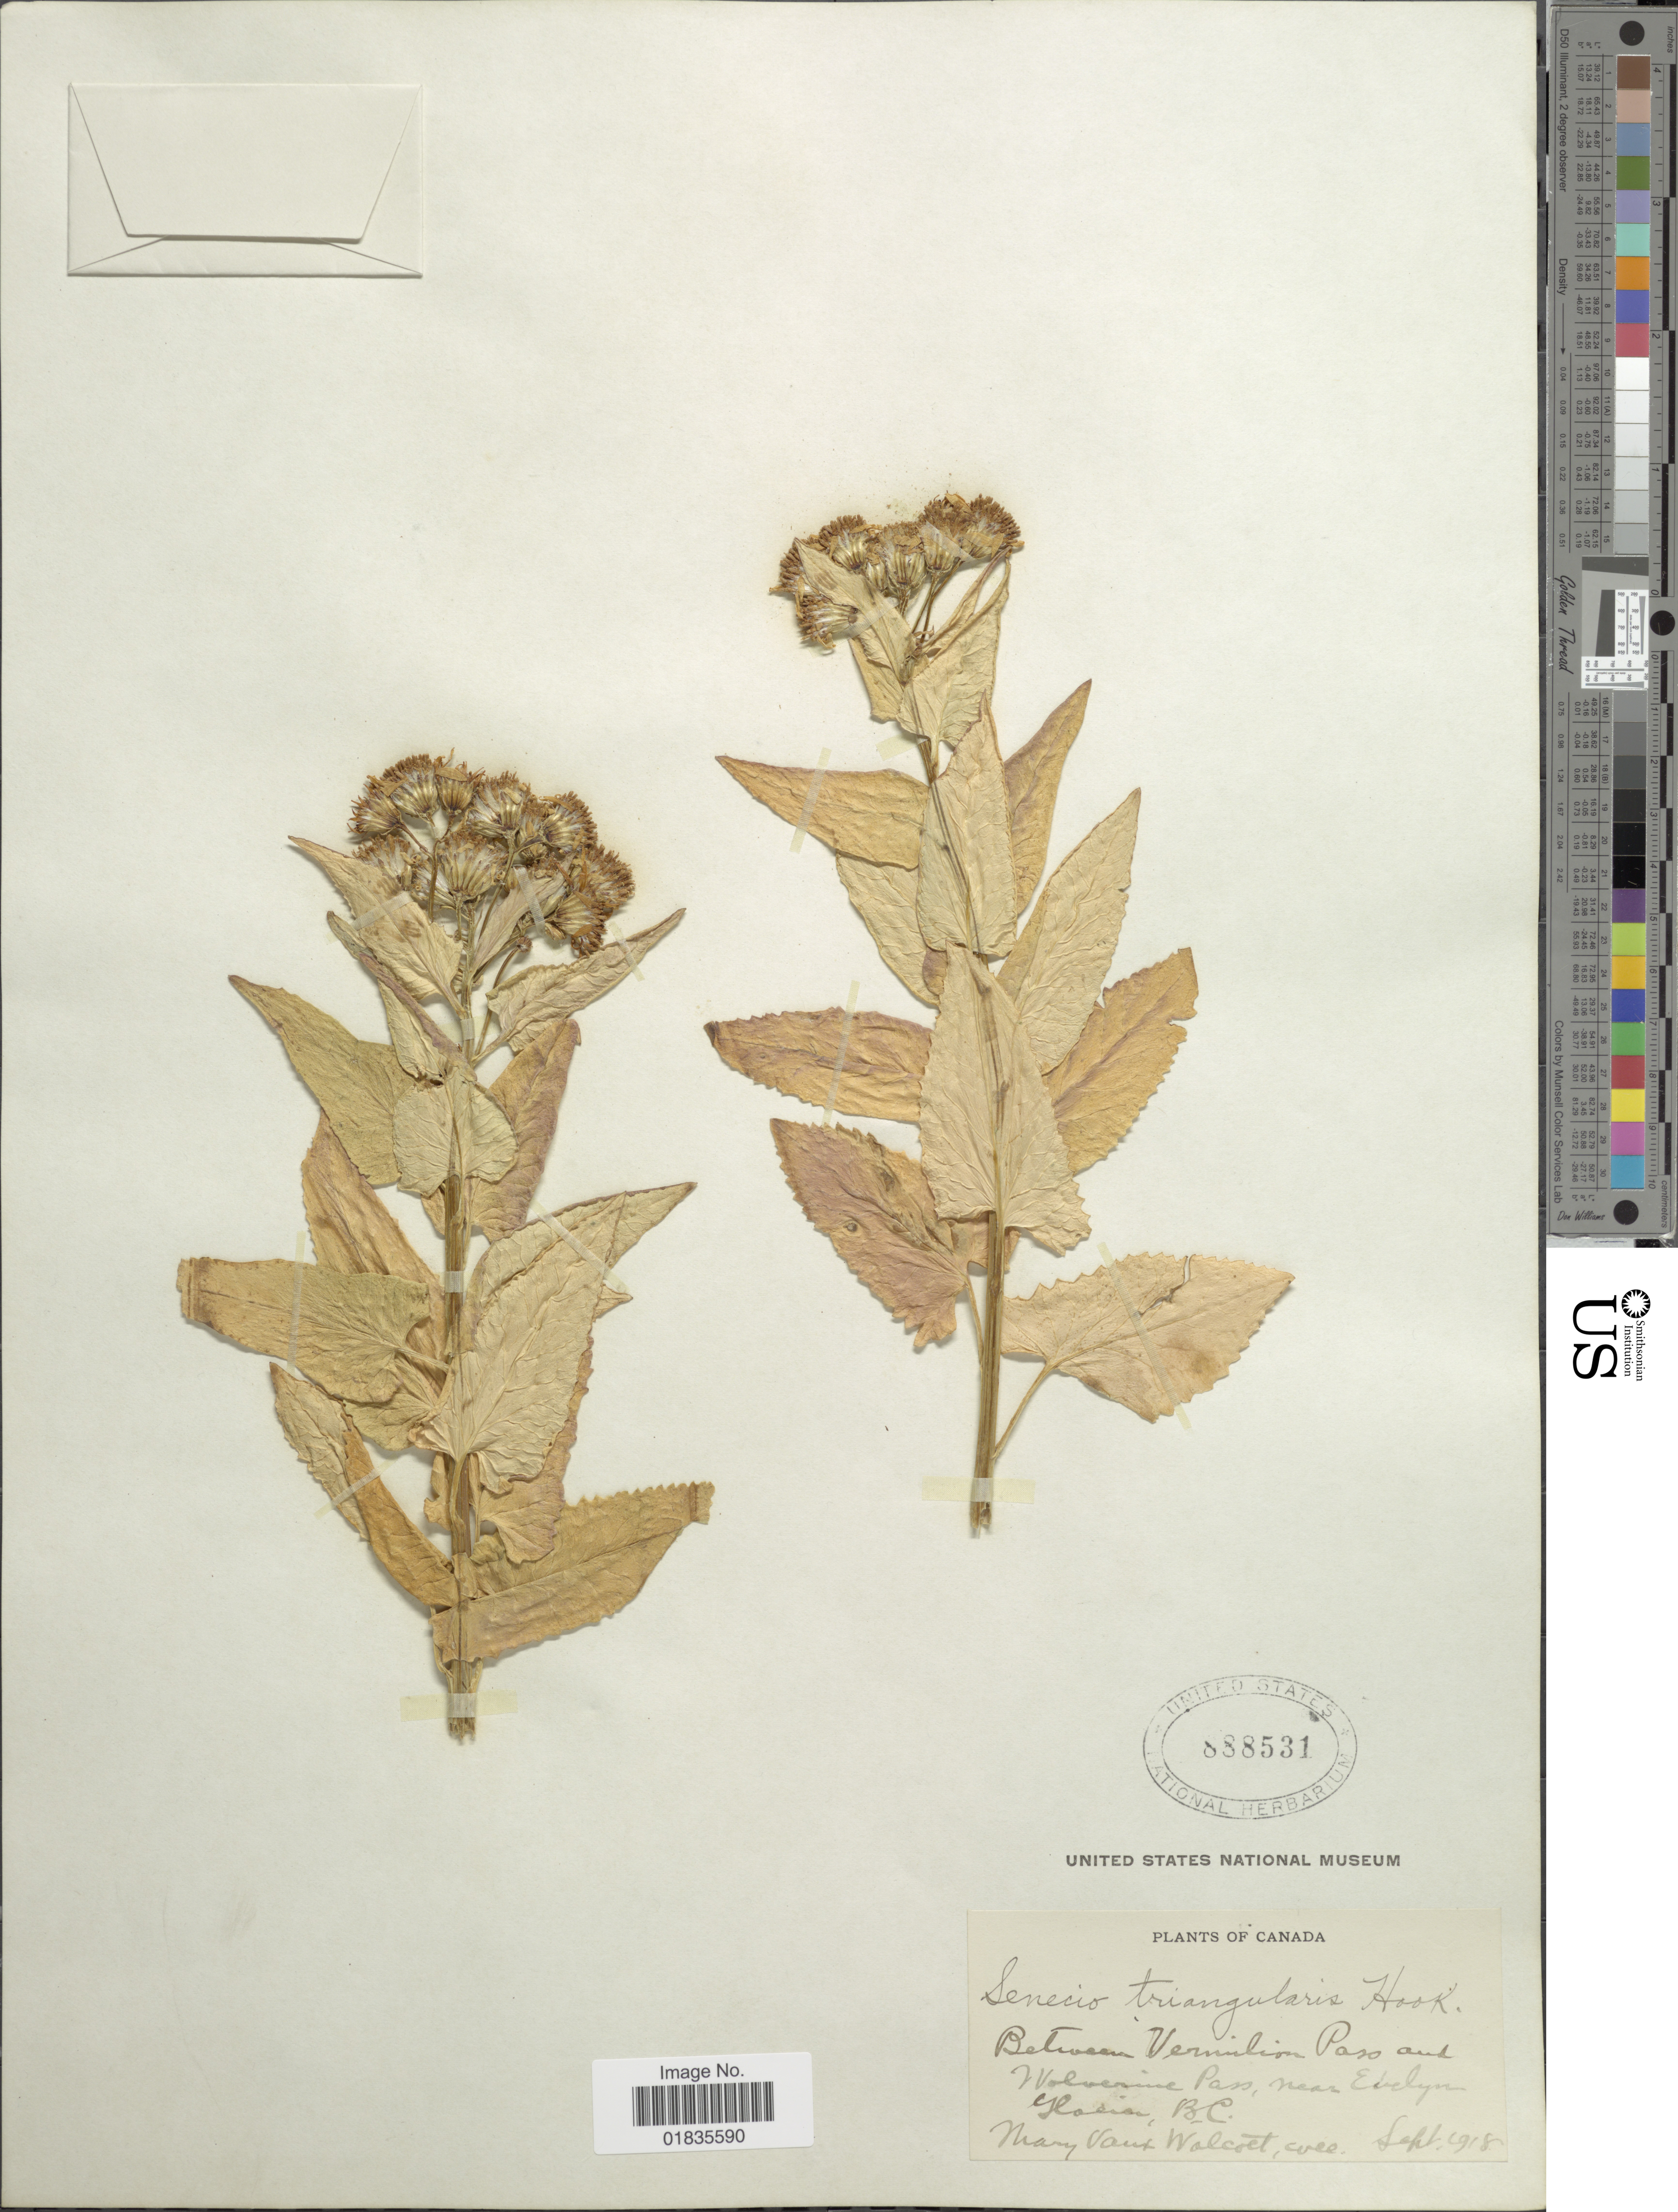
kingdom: Plantae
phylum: Tracheophyta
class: Magnoliopsida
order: Asterales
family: Asteraceae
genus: Senecio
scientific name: Senecio triangularis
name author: Hook.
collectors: M. Walcott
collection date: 1918-09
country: Canada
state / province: British Columbia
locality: Between Vermilion Pass and Wolverine Pass, near Evelyn Glacier.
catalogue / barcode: US 888531